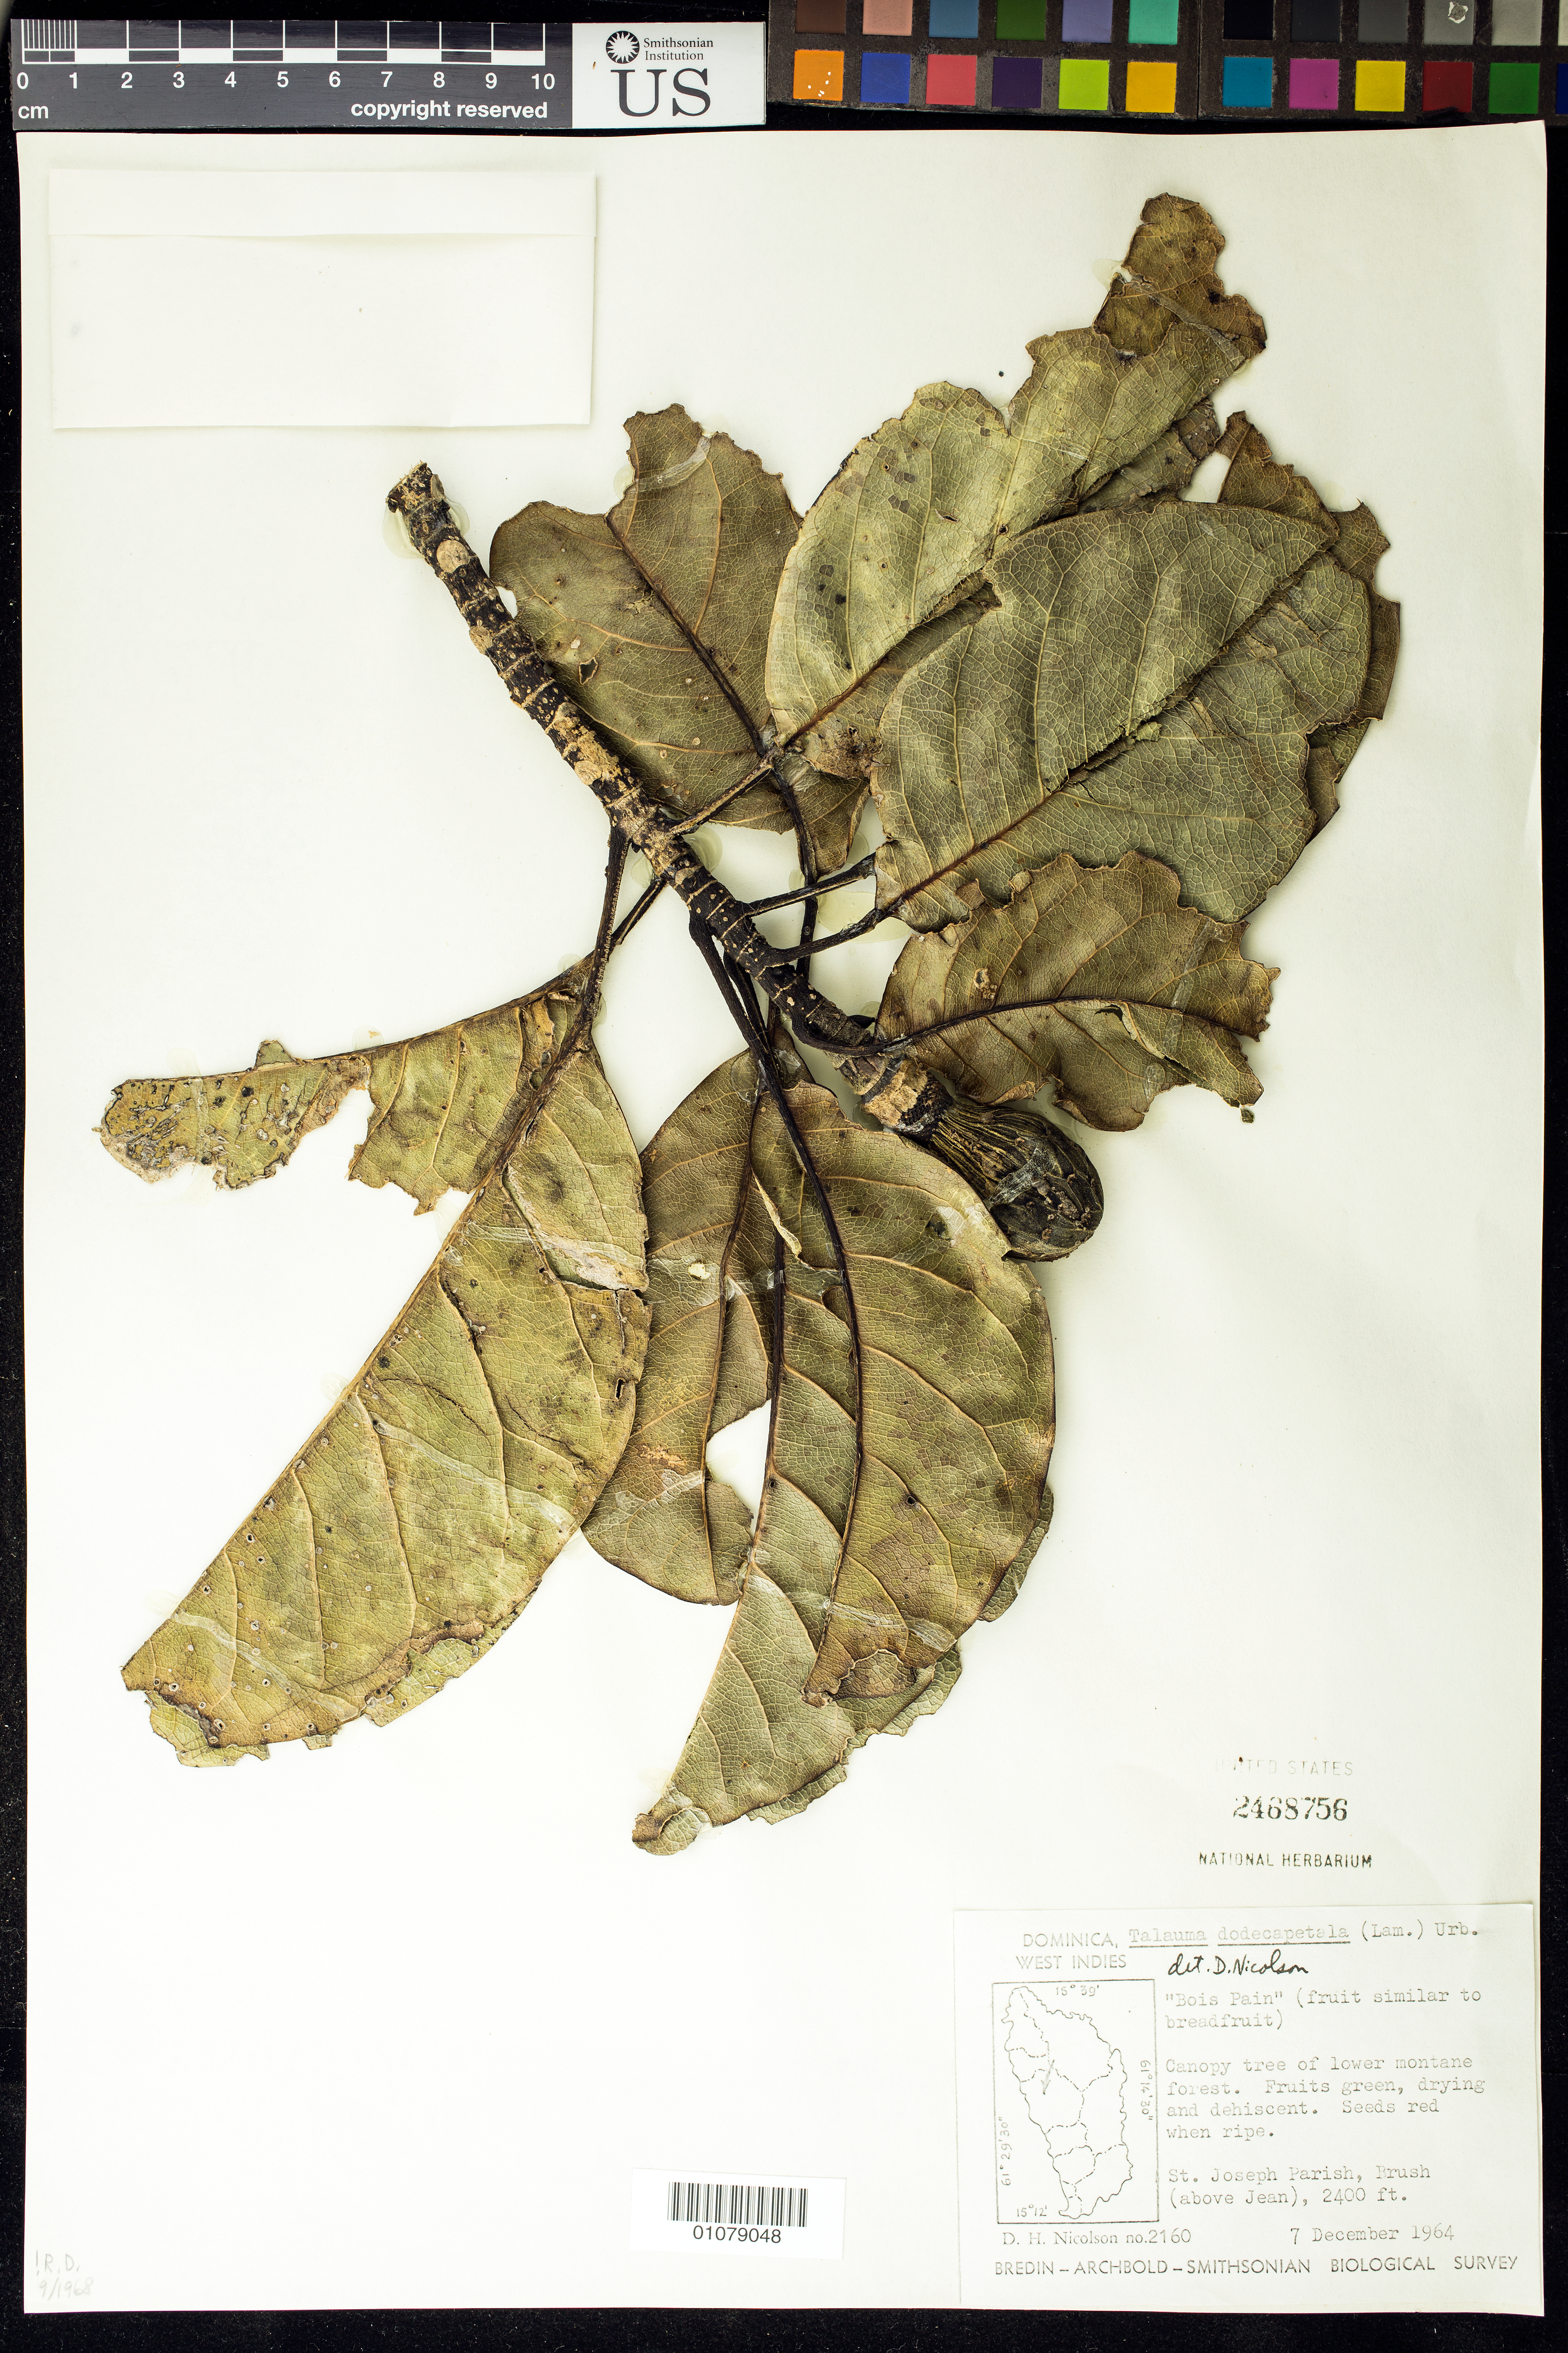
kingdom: Plantae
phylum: Tracheophyta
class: Magnoliopsida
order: Magnoliales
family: Magnoliaceae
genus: Magnolia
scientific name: Magnolia dodecapetala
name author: (Lam.) Govaerts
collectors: D. H. Nicolson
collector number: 2160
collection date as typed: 07 Dec 1964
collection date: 1964-12-07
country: Dominica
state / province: St. Joseph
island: Dominica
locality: St. Joseph Parish, Brush (above Jean)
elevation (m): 732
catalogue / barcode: US 2468756